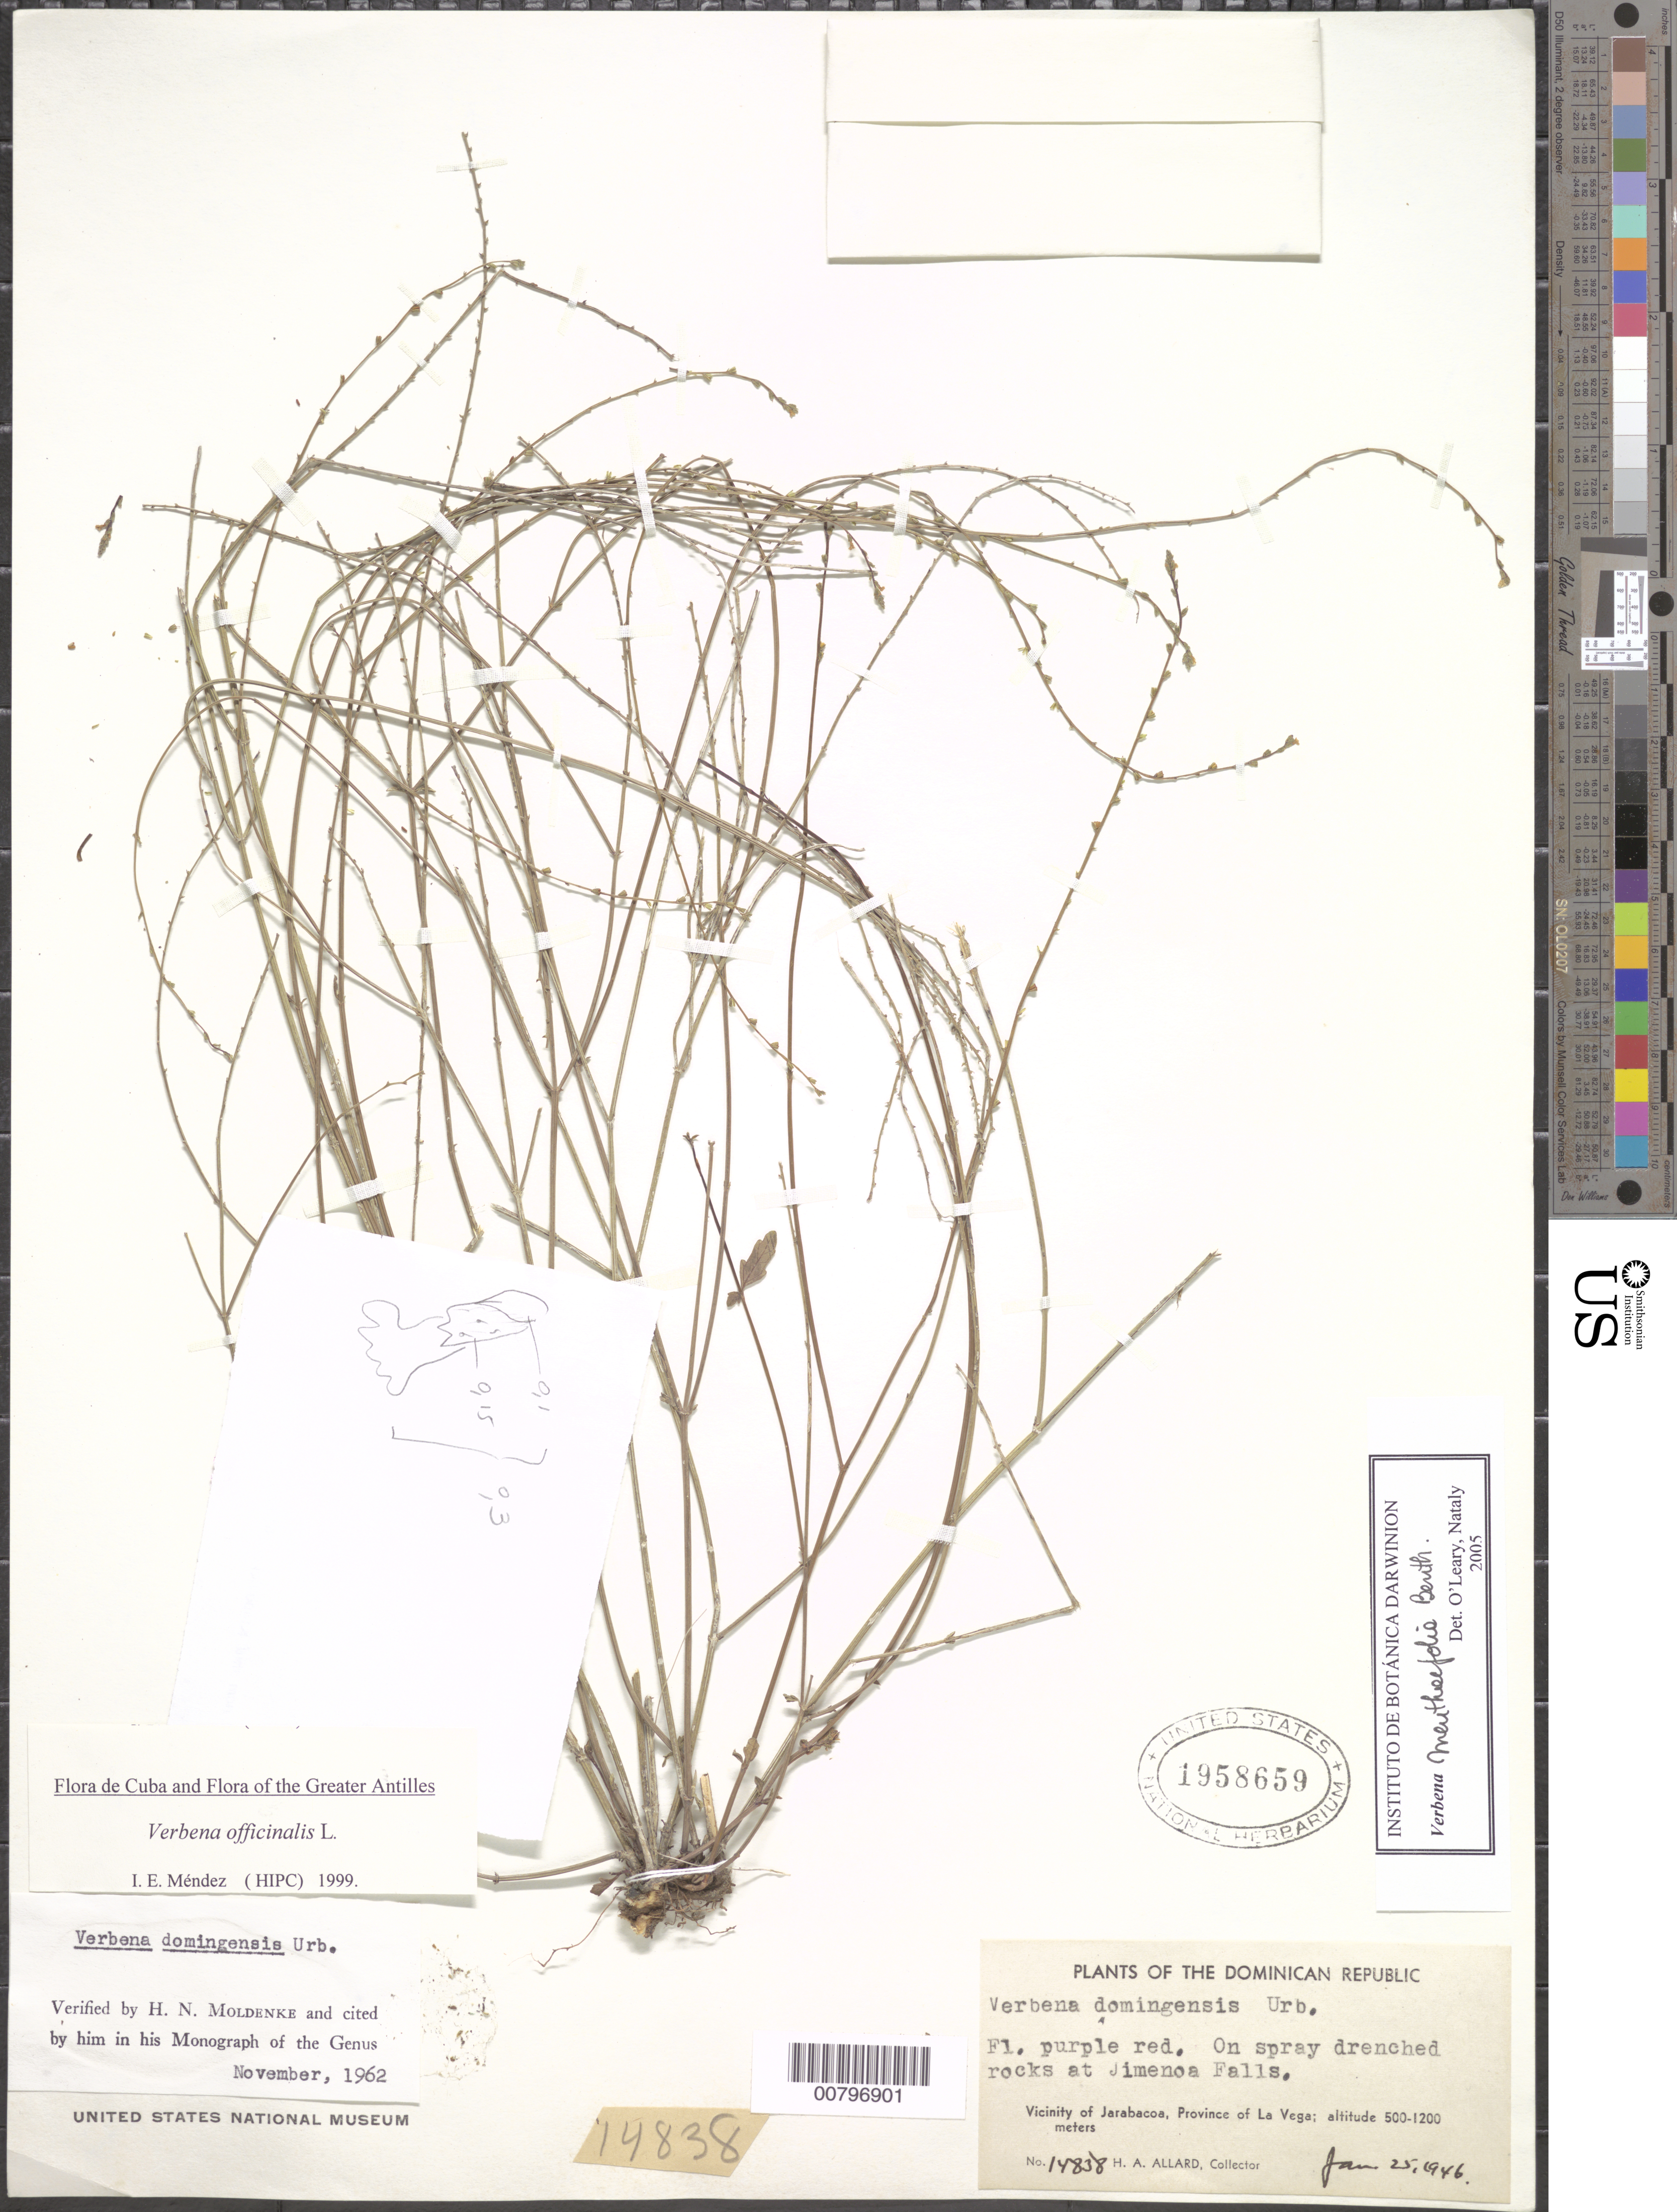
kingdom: Plantae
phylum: Tracheophyta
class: Magnoliopsida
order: Lamiales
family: Verbenaceae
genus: Verbena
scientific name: Verbena menthifolia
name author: Benth.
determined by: O'Leary, N.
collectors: H. A. Allard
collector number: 14838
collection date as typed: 25 Jan 1946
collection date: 1946-01-25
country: Dominican Republic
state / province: La Vega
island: Hispaniola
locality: Vicinity of Jarabacoa, Jimenoa Falls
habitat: Spray drenched rocks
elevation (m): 500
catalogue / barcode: US 1958659